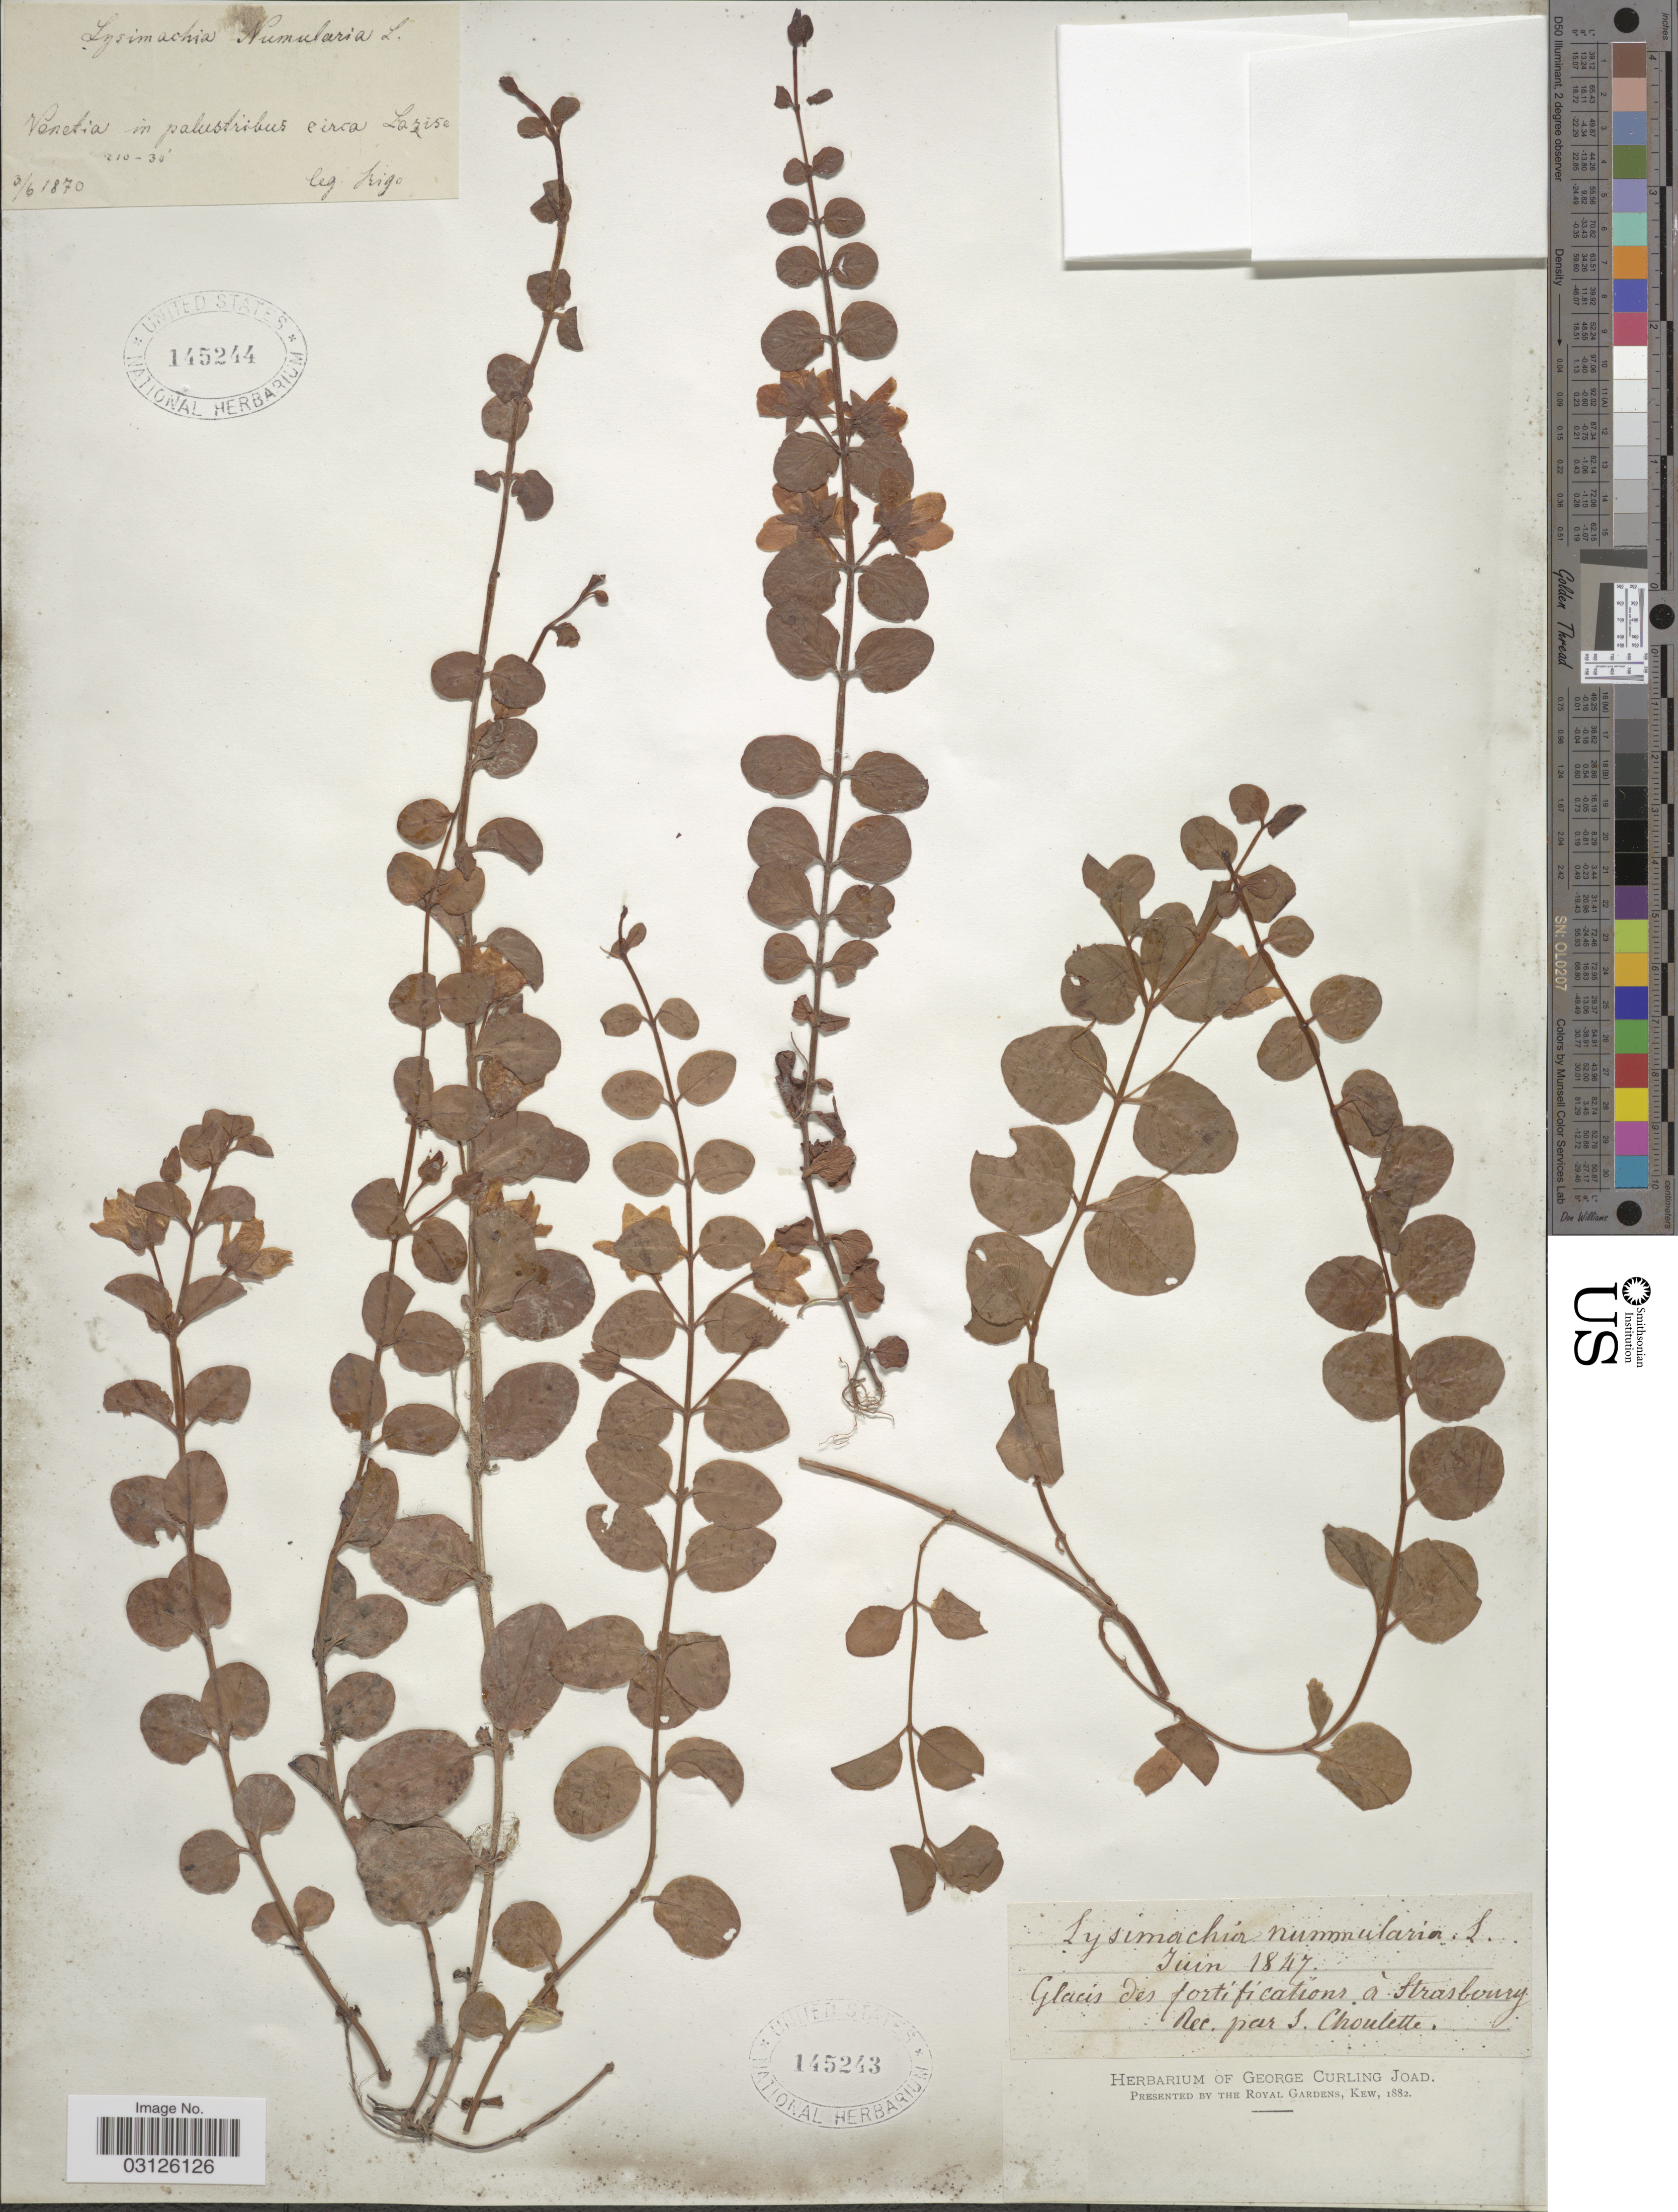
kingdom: Plantae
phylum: Tracheophyta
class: Magnoliopsida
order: Ericales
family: Primulaceae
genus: Lysimachia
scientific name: Lysimachia nummularia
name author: L.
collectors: S. Choulette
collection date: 1847-06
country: France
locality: Glacis des forti fications a Strasbourg.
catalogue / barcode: US 145243